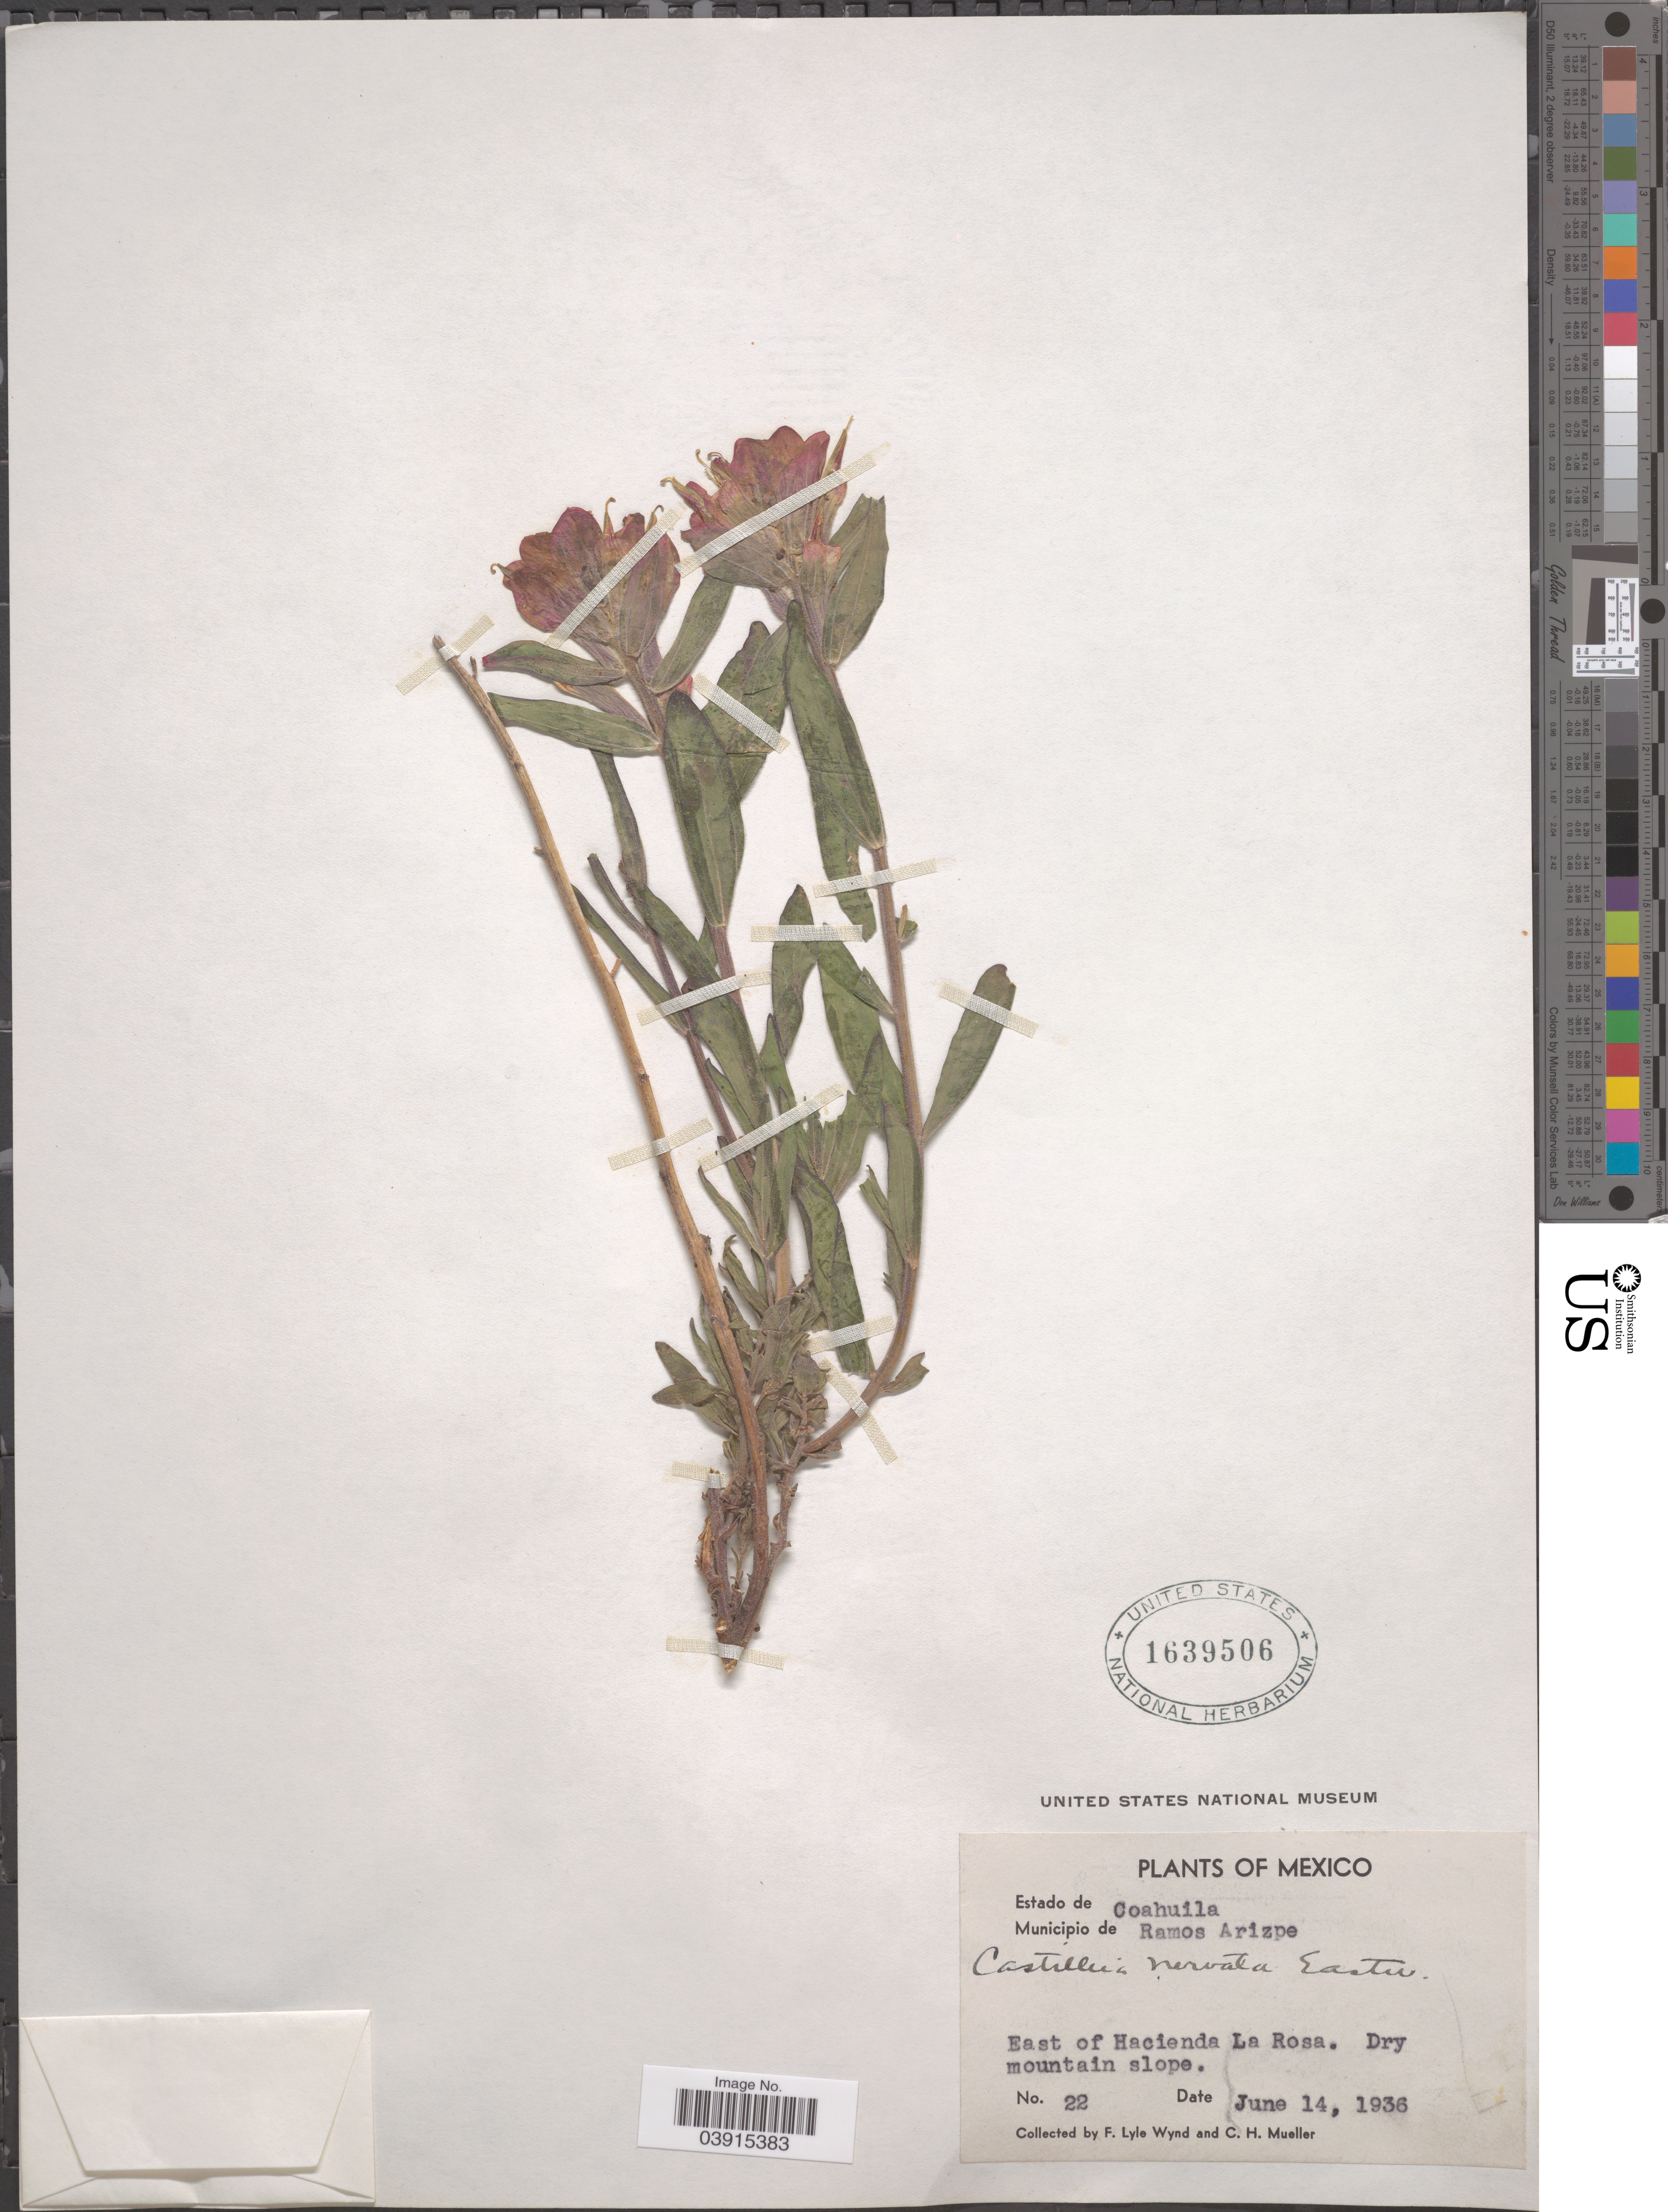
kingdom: Plantae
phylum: Tracheophyta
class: Magnoliopsida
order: Lamiales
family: Orobanchaceae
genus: Castilleja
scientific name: Castilleja nervata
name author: Eastw.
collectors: F. L. Wynd & C. H. Mueller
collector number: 22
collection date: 1936-06-14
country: Mexico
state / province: Coahuila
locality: Municipio de Ramos Arizpe. East of Hacienda La Rosa. Dry mountain slope.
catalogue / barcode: US 1639506